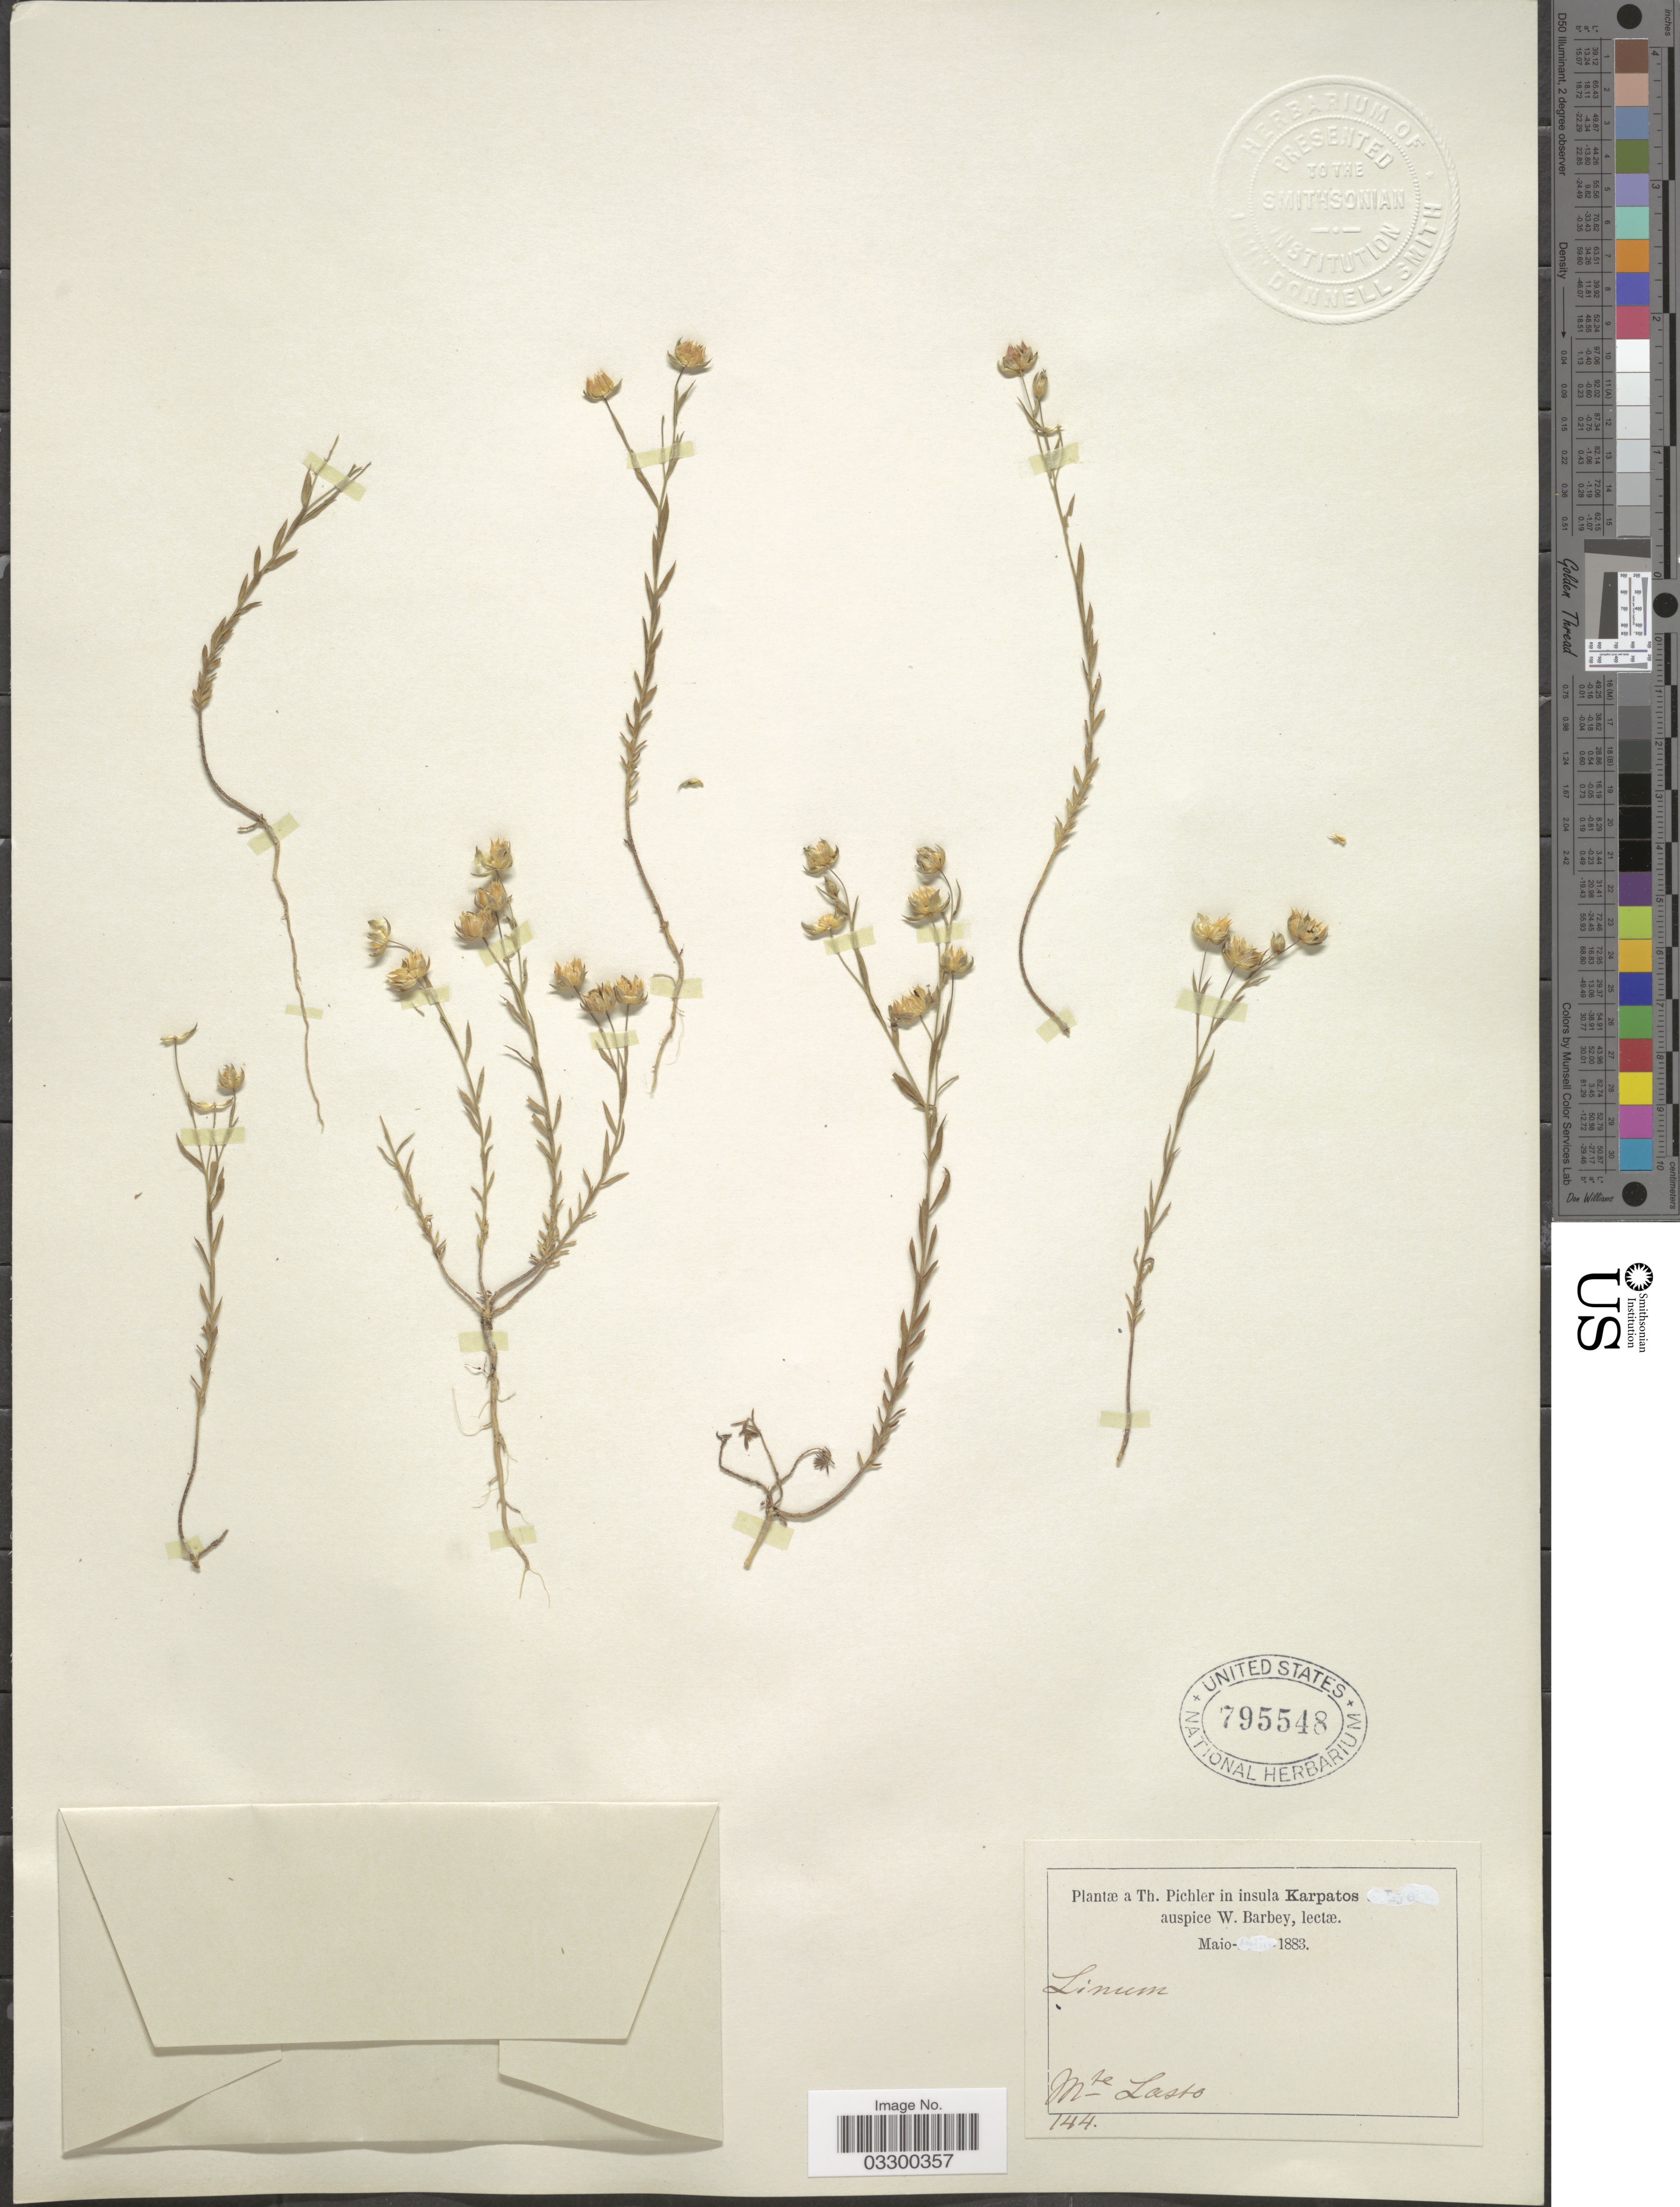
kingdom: Plantae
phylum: Tracheophyta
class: Magnoliopsida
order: Malpighiales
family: Linaceae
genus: Linum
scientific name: Linum sp.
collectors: T. Pichler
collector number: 144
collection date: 1883-05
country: Greece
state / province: South Aegean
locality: In insula Karpatos. Mte. Lasto.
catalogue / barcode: US 795548